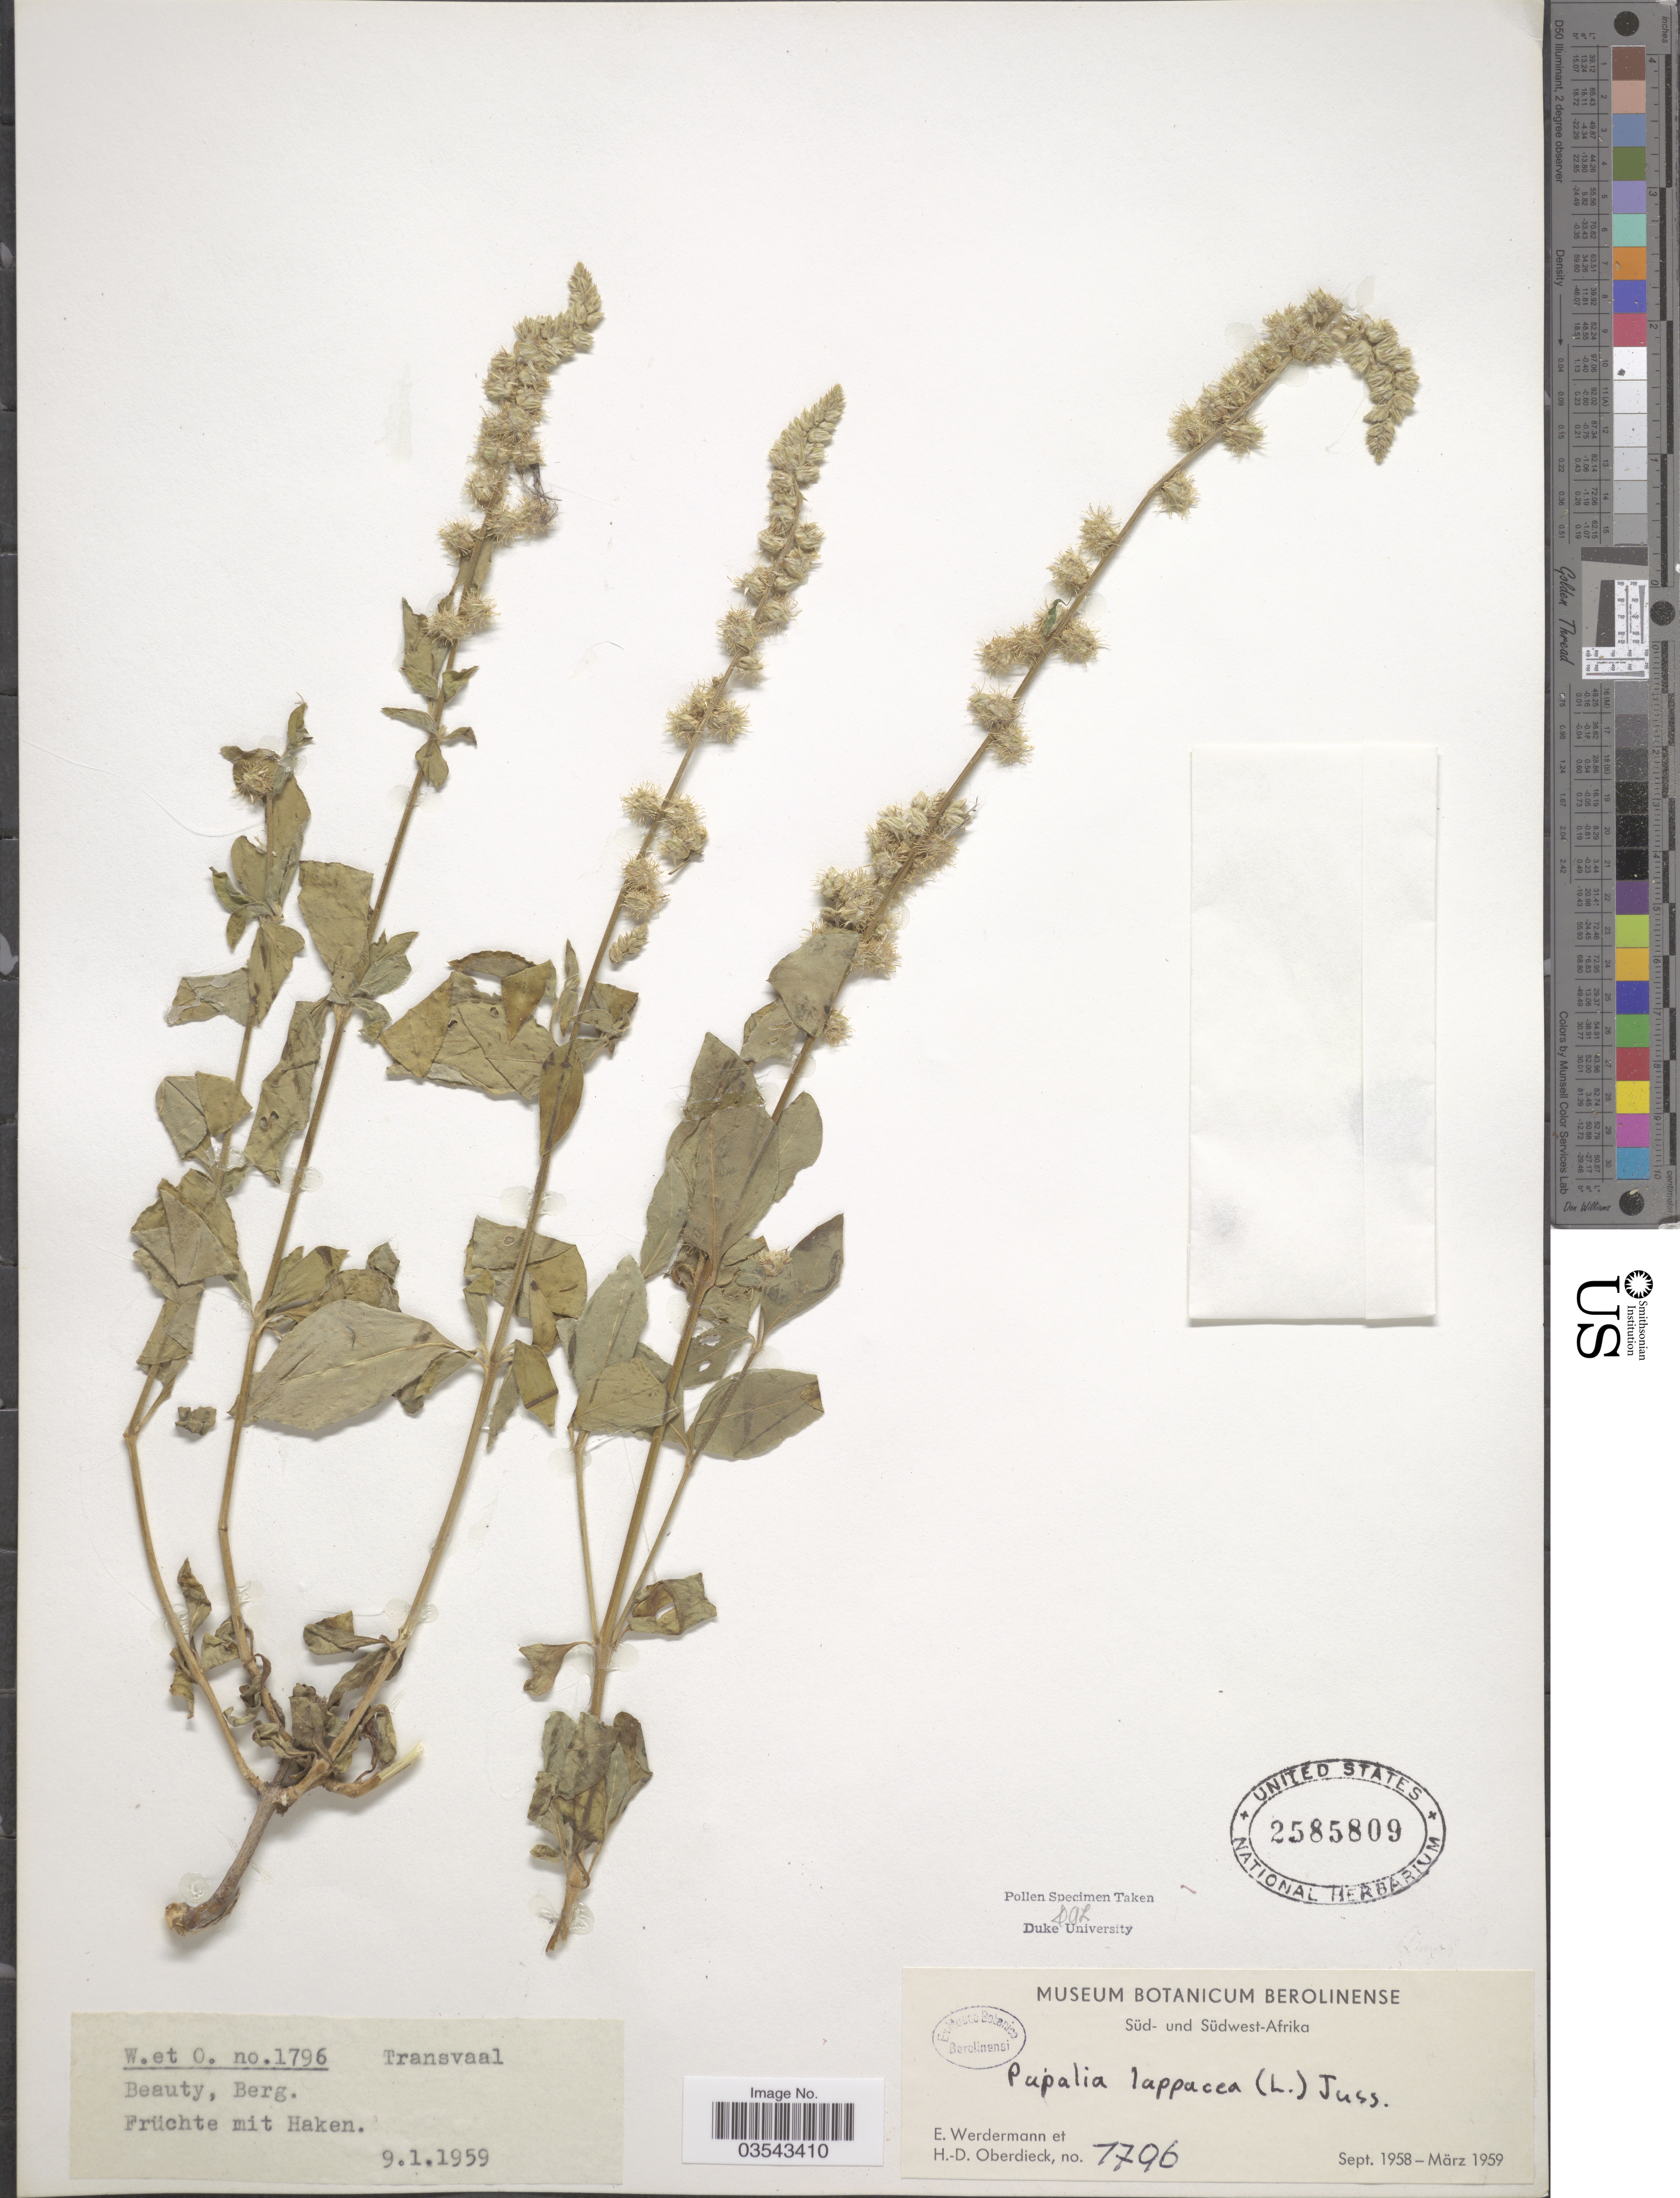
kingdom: Plantae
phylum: Tracheophyta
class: Magnoliopsida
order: Caryophyllales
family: Amaranthaceae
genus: Pupalia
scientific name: Pupalia lappacea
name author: (L.) A. Juss.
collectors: E. Werdermann & H. Oberdieck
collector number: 1796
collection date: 1959-01-09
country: South Africa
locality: Transvaal. Beauty, Berg [unsure placement].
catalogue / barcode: US 2585809